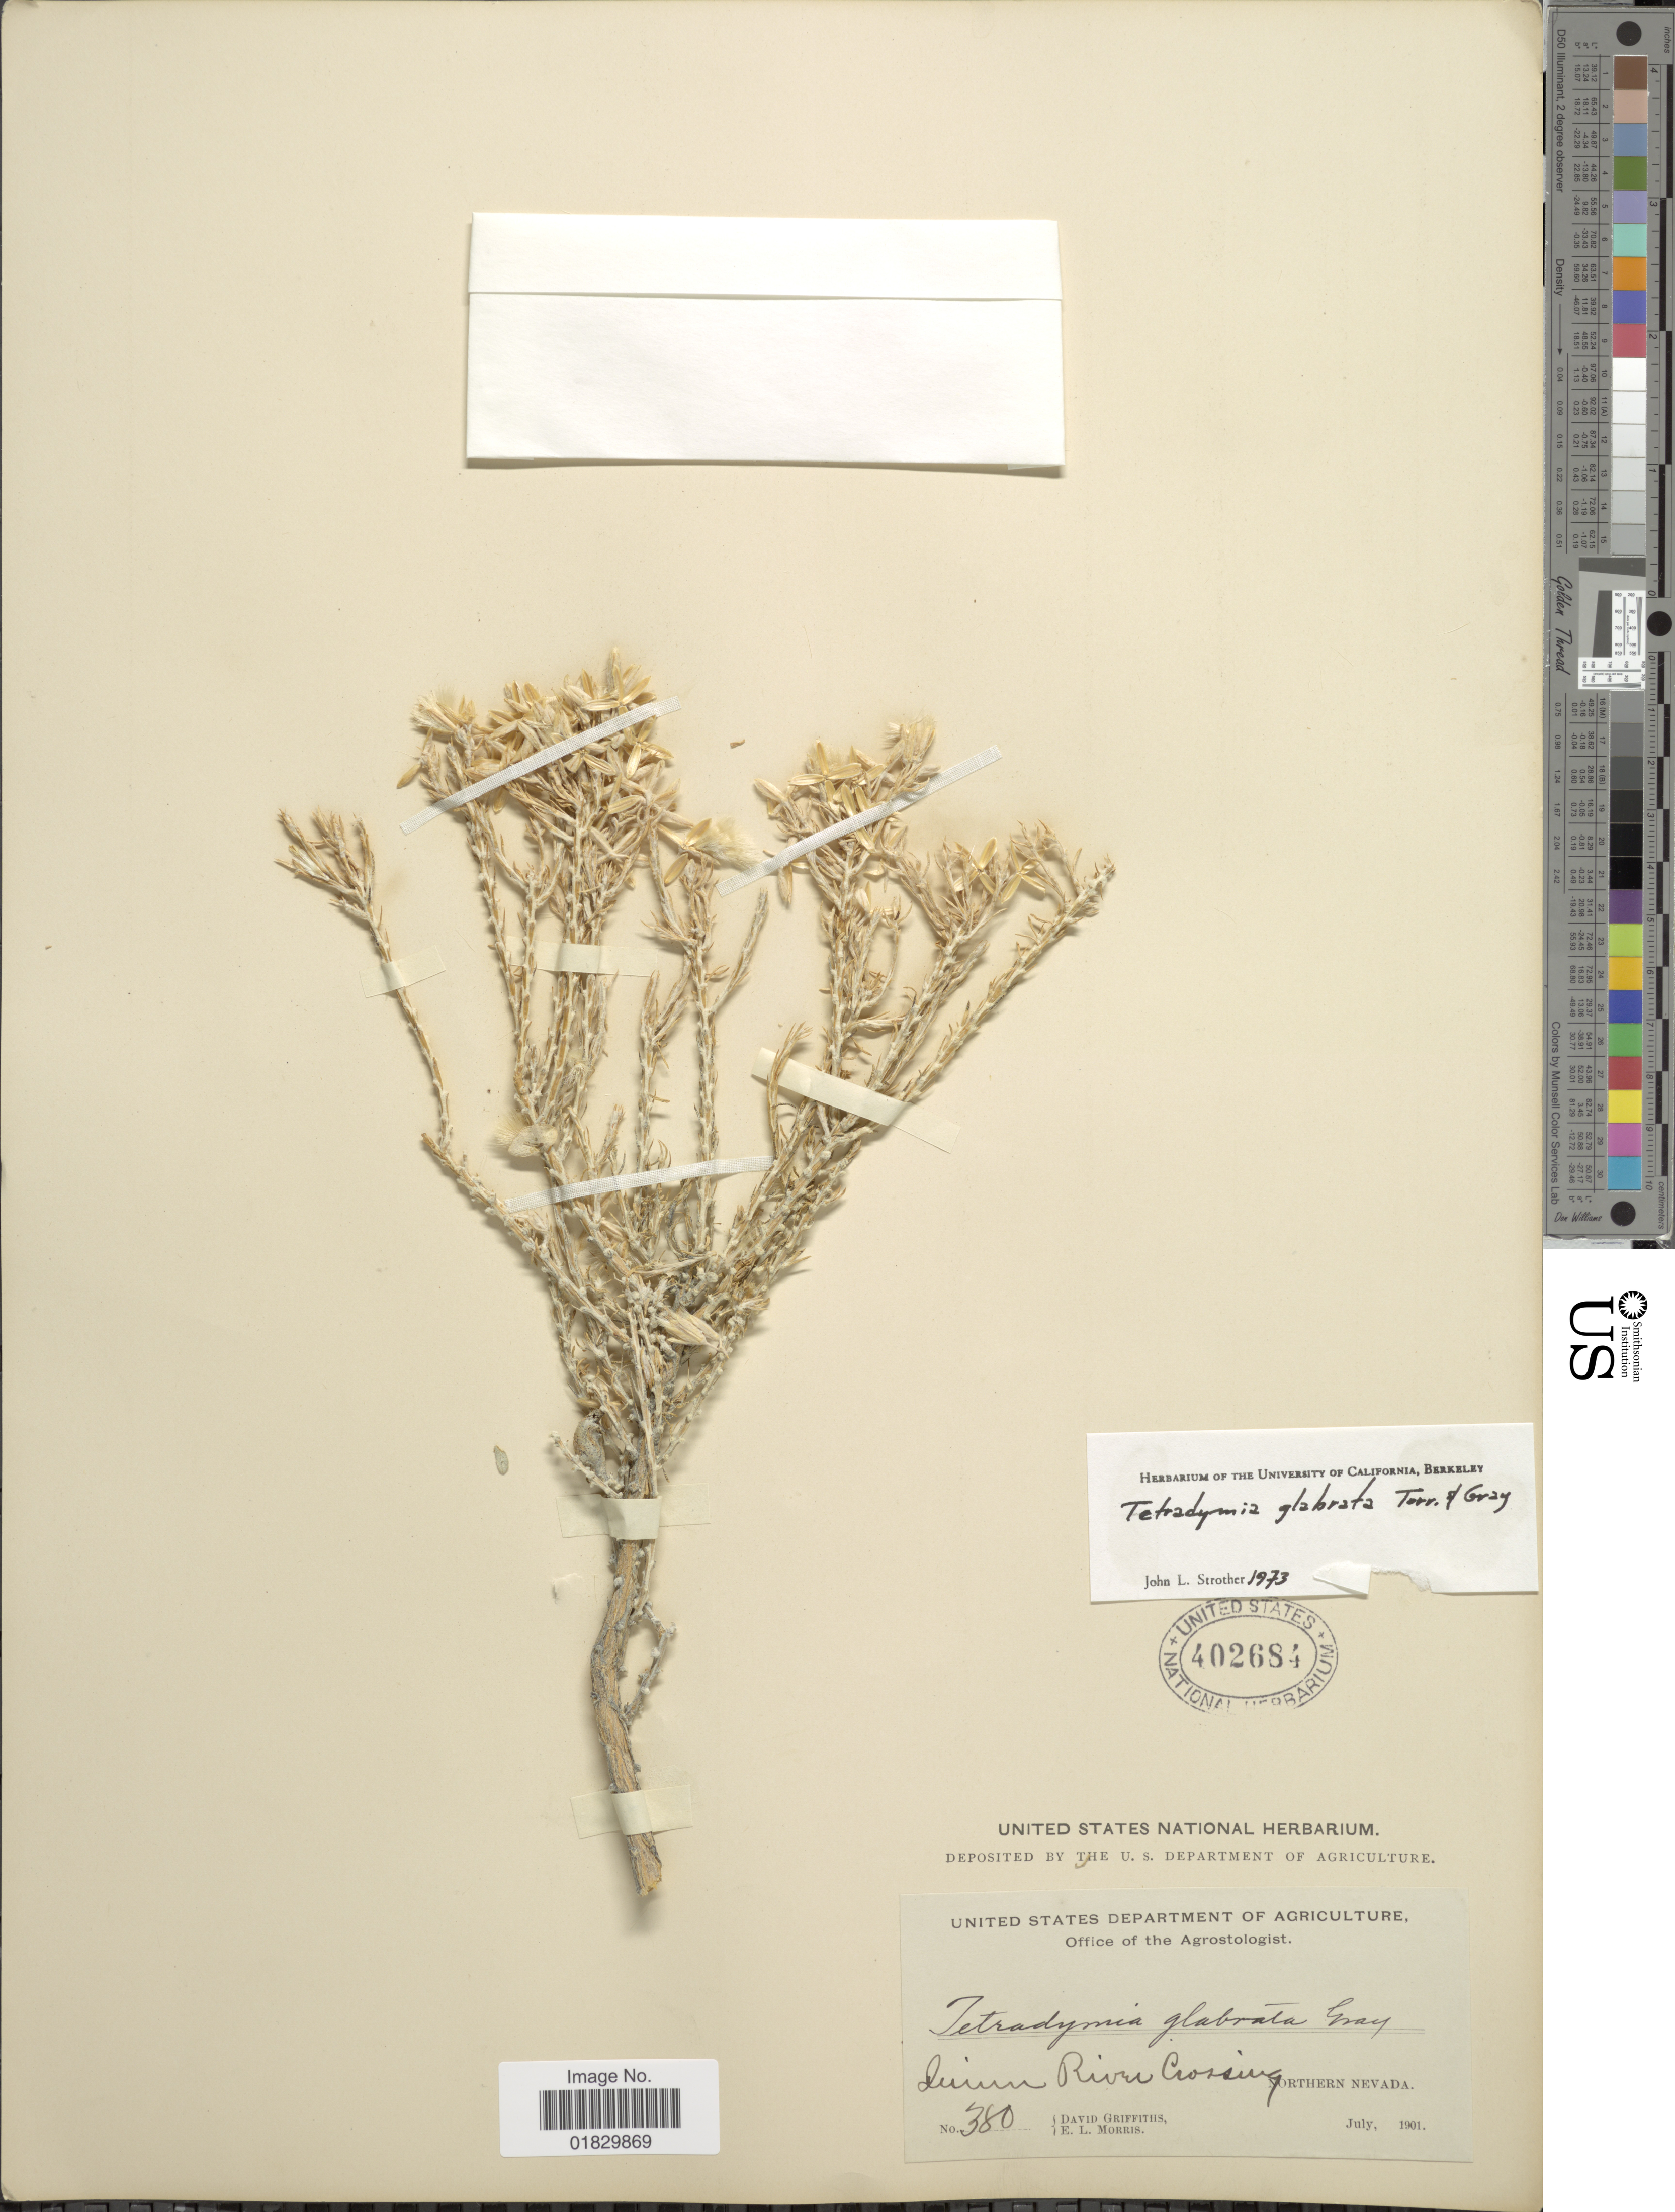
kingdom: Plantae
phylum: Tracheophyta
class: Magnoliopsida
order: Asterales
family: Asteraceae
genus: Tetradymia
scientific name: Tetradymia glabrata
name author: Torr. & A. Gray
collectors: D. Griffiths & E. Morris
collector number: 380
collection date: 1901-07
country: United States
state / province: Nevada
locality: Quinn River Crossig, Northern Nevada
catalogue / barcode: US 402684